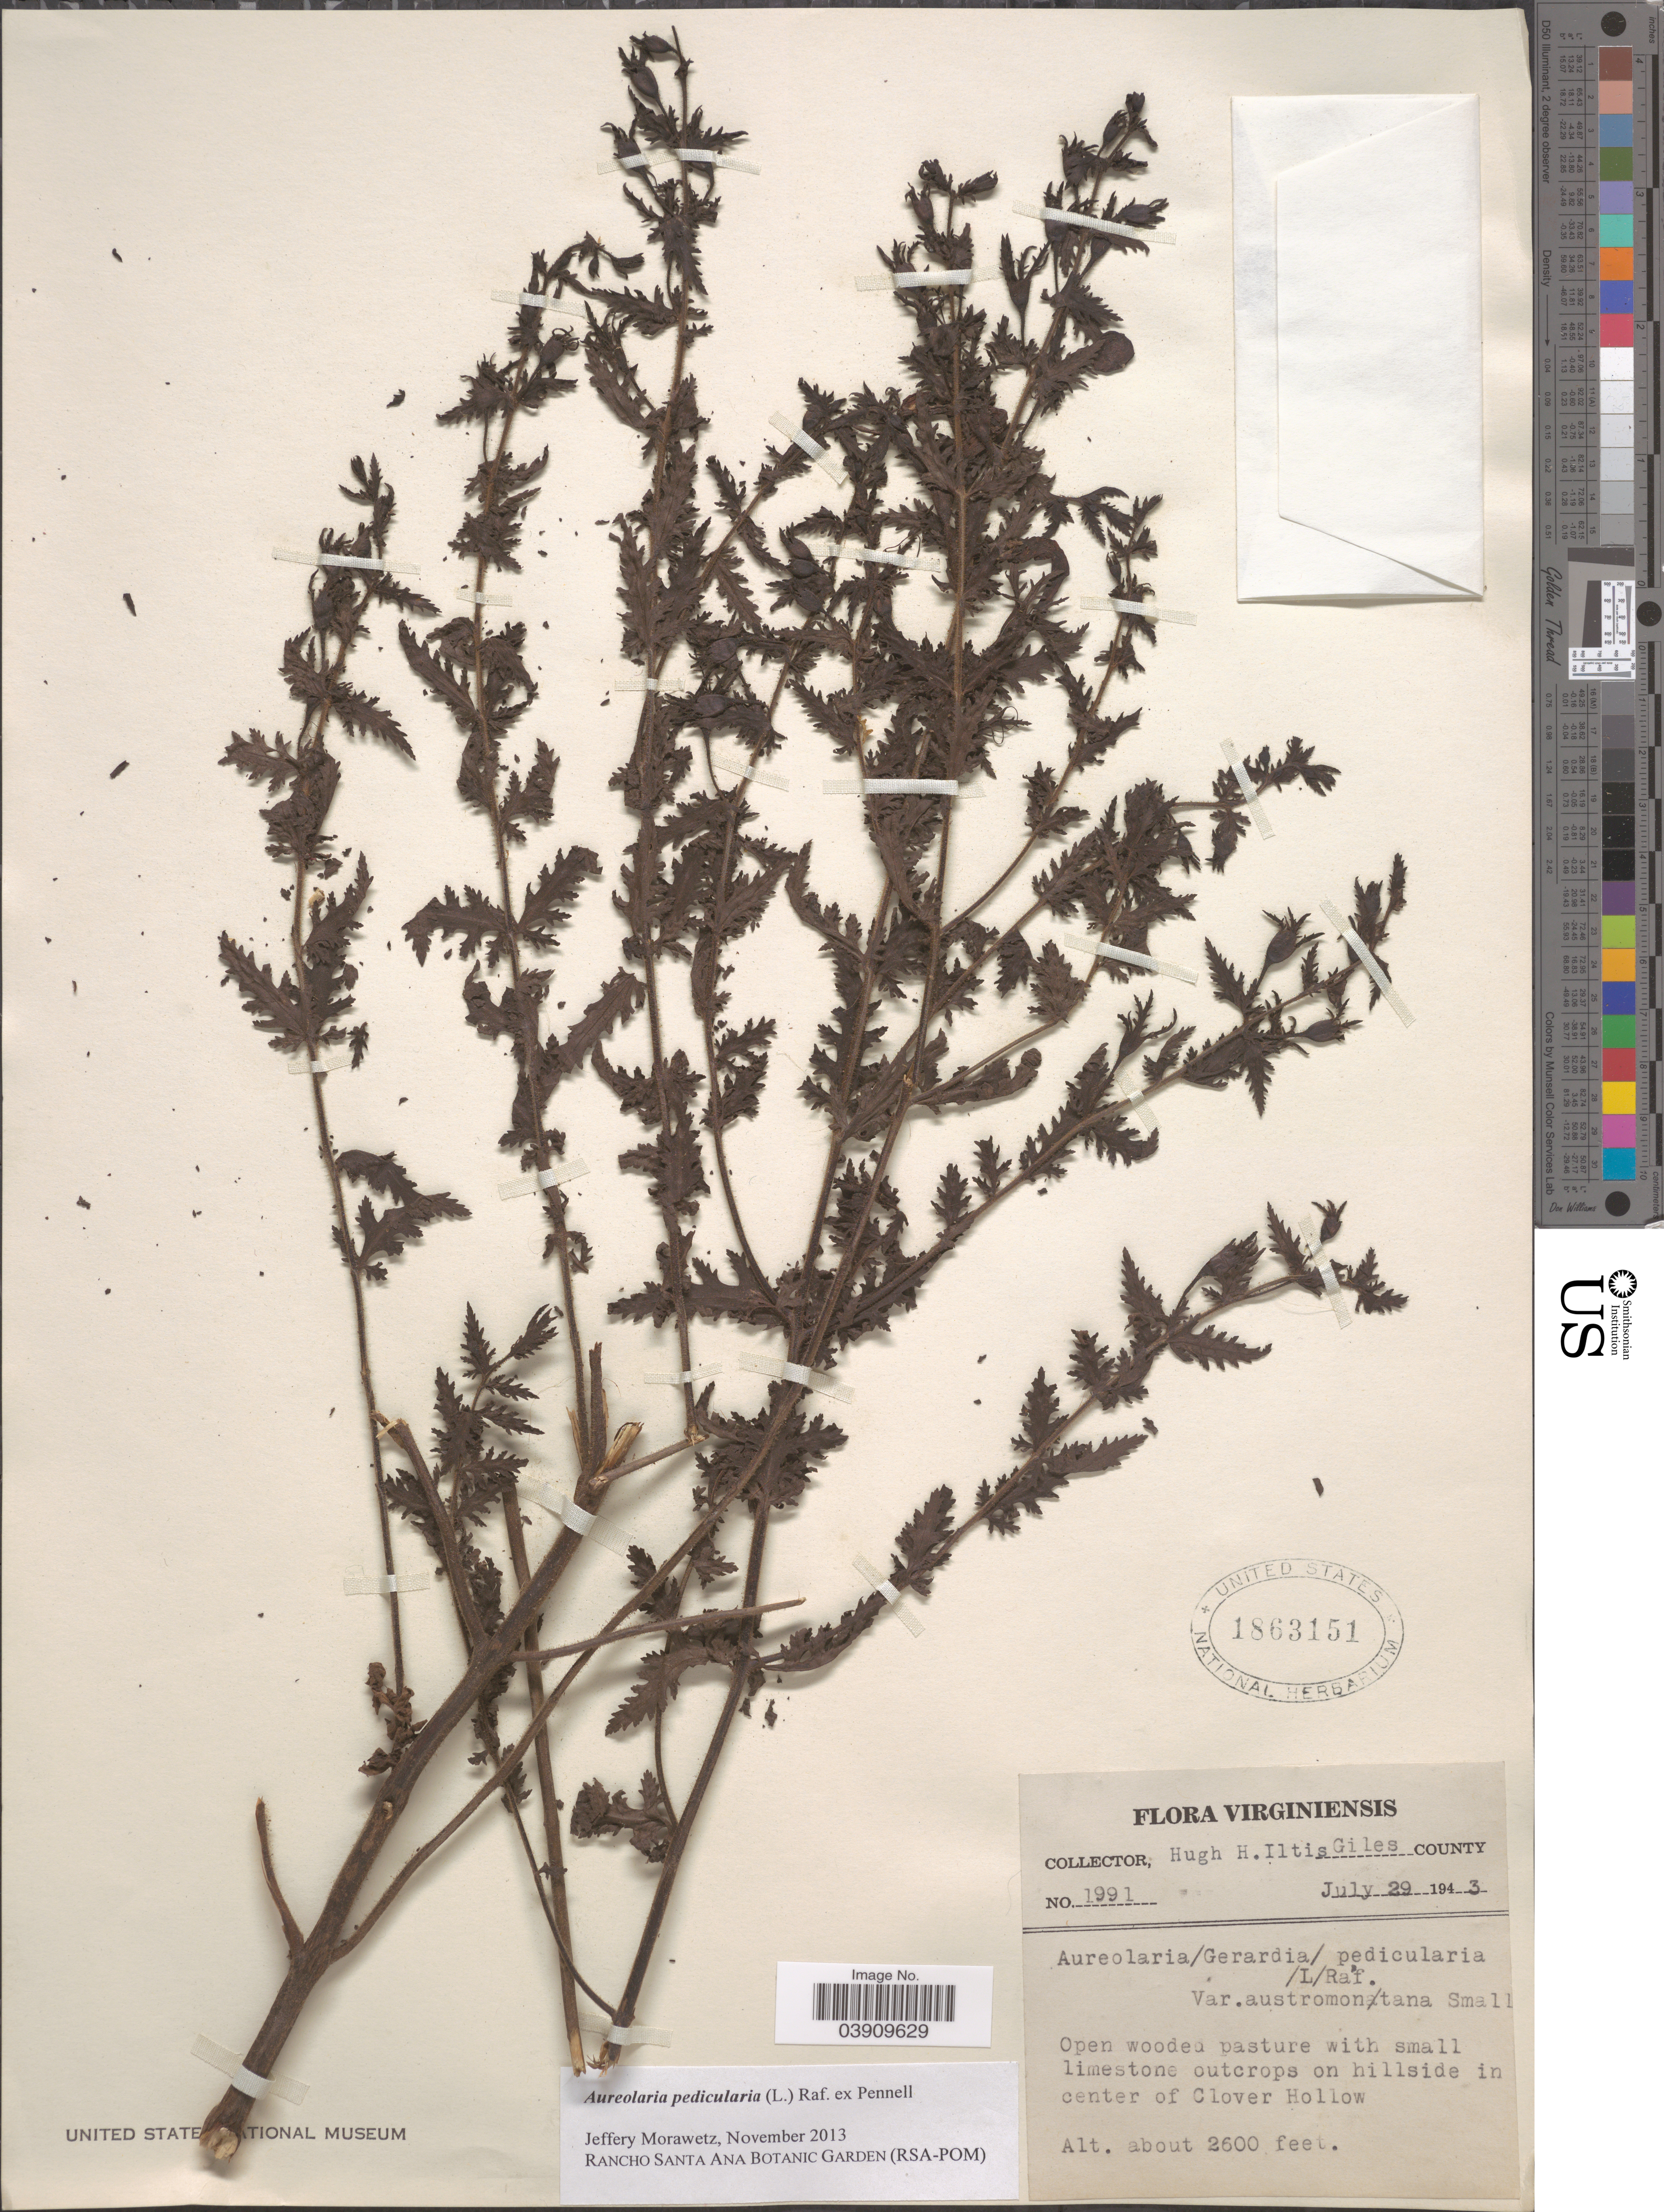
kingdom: Plantae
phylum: Tracheophyta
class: Magnoliopsida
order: Lamiales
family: Orobanchaceae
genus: Aureolaria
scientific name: Aureolaria pedicularia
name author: (L.) Raf. ex Farw.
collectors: H. H. Iltis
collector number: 1991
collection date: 1943-07-29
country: United States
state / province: Virginia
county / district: Giles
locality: In center of Clover Hollow.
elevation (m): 792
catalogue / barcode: US 1863151